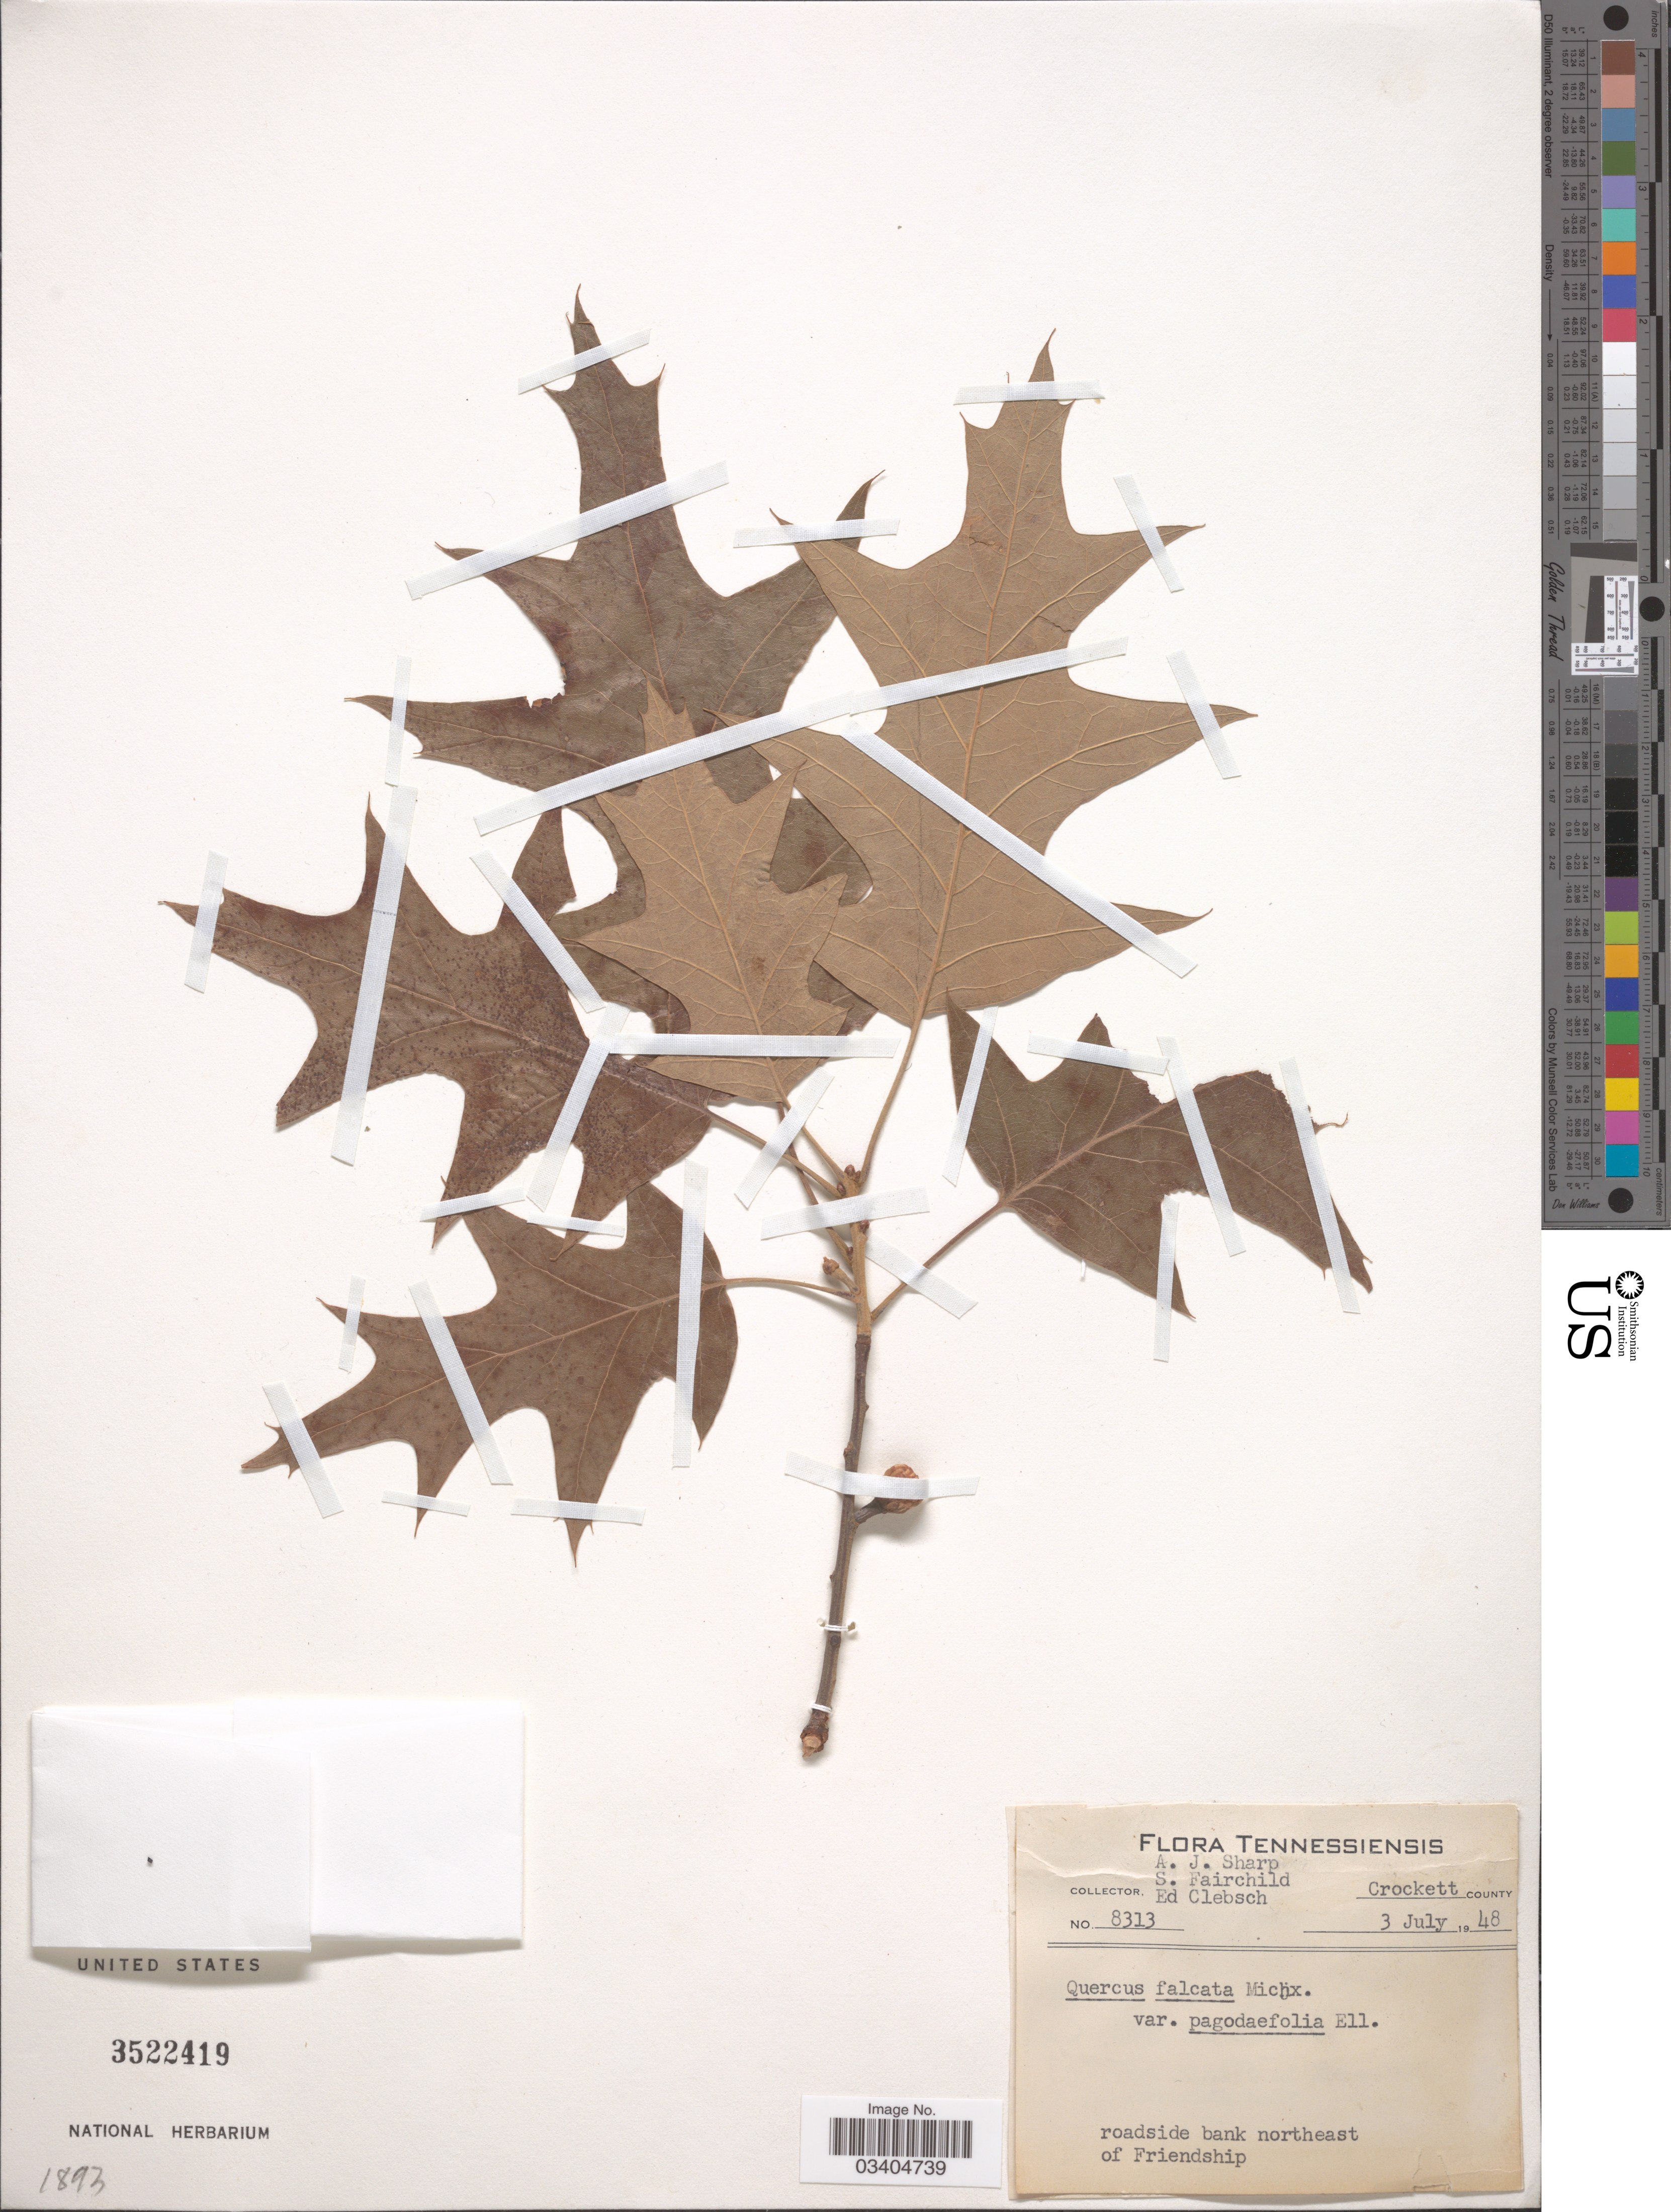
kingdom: Plantae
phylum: Tracheophyta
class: Magnoliopsida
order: Fagales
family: Fagaceae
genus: Quercus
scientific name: Quercus falcata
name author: Michx.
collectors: A. J. Sharp, S. Fairchild & E. Clebsch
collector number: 8313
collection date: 1948-07-03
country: United States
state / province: Tennessee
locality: Crockett County. Roadside bank northeast of Friendship.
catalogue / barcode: US 3522419